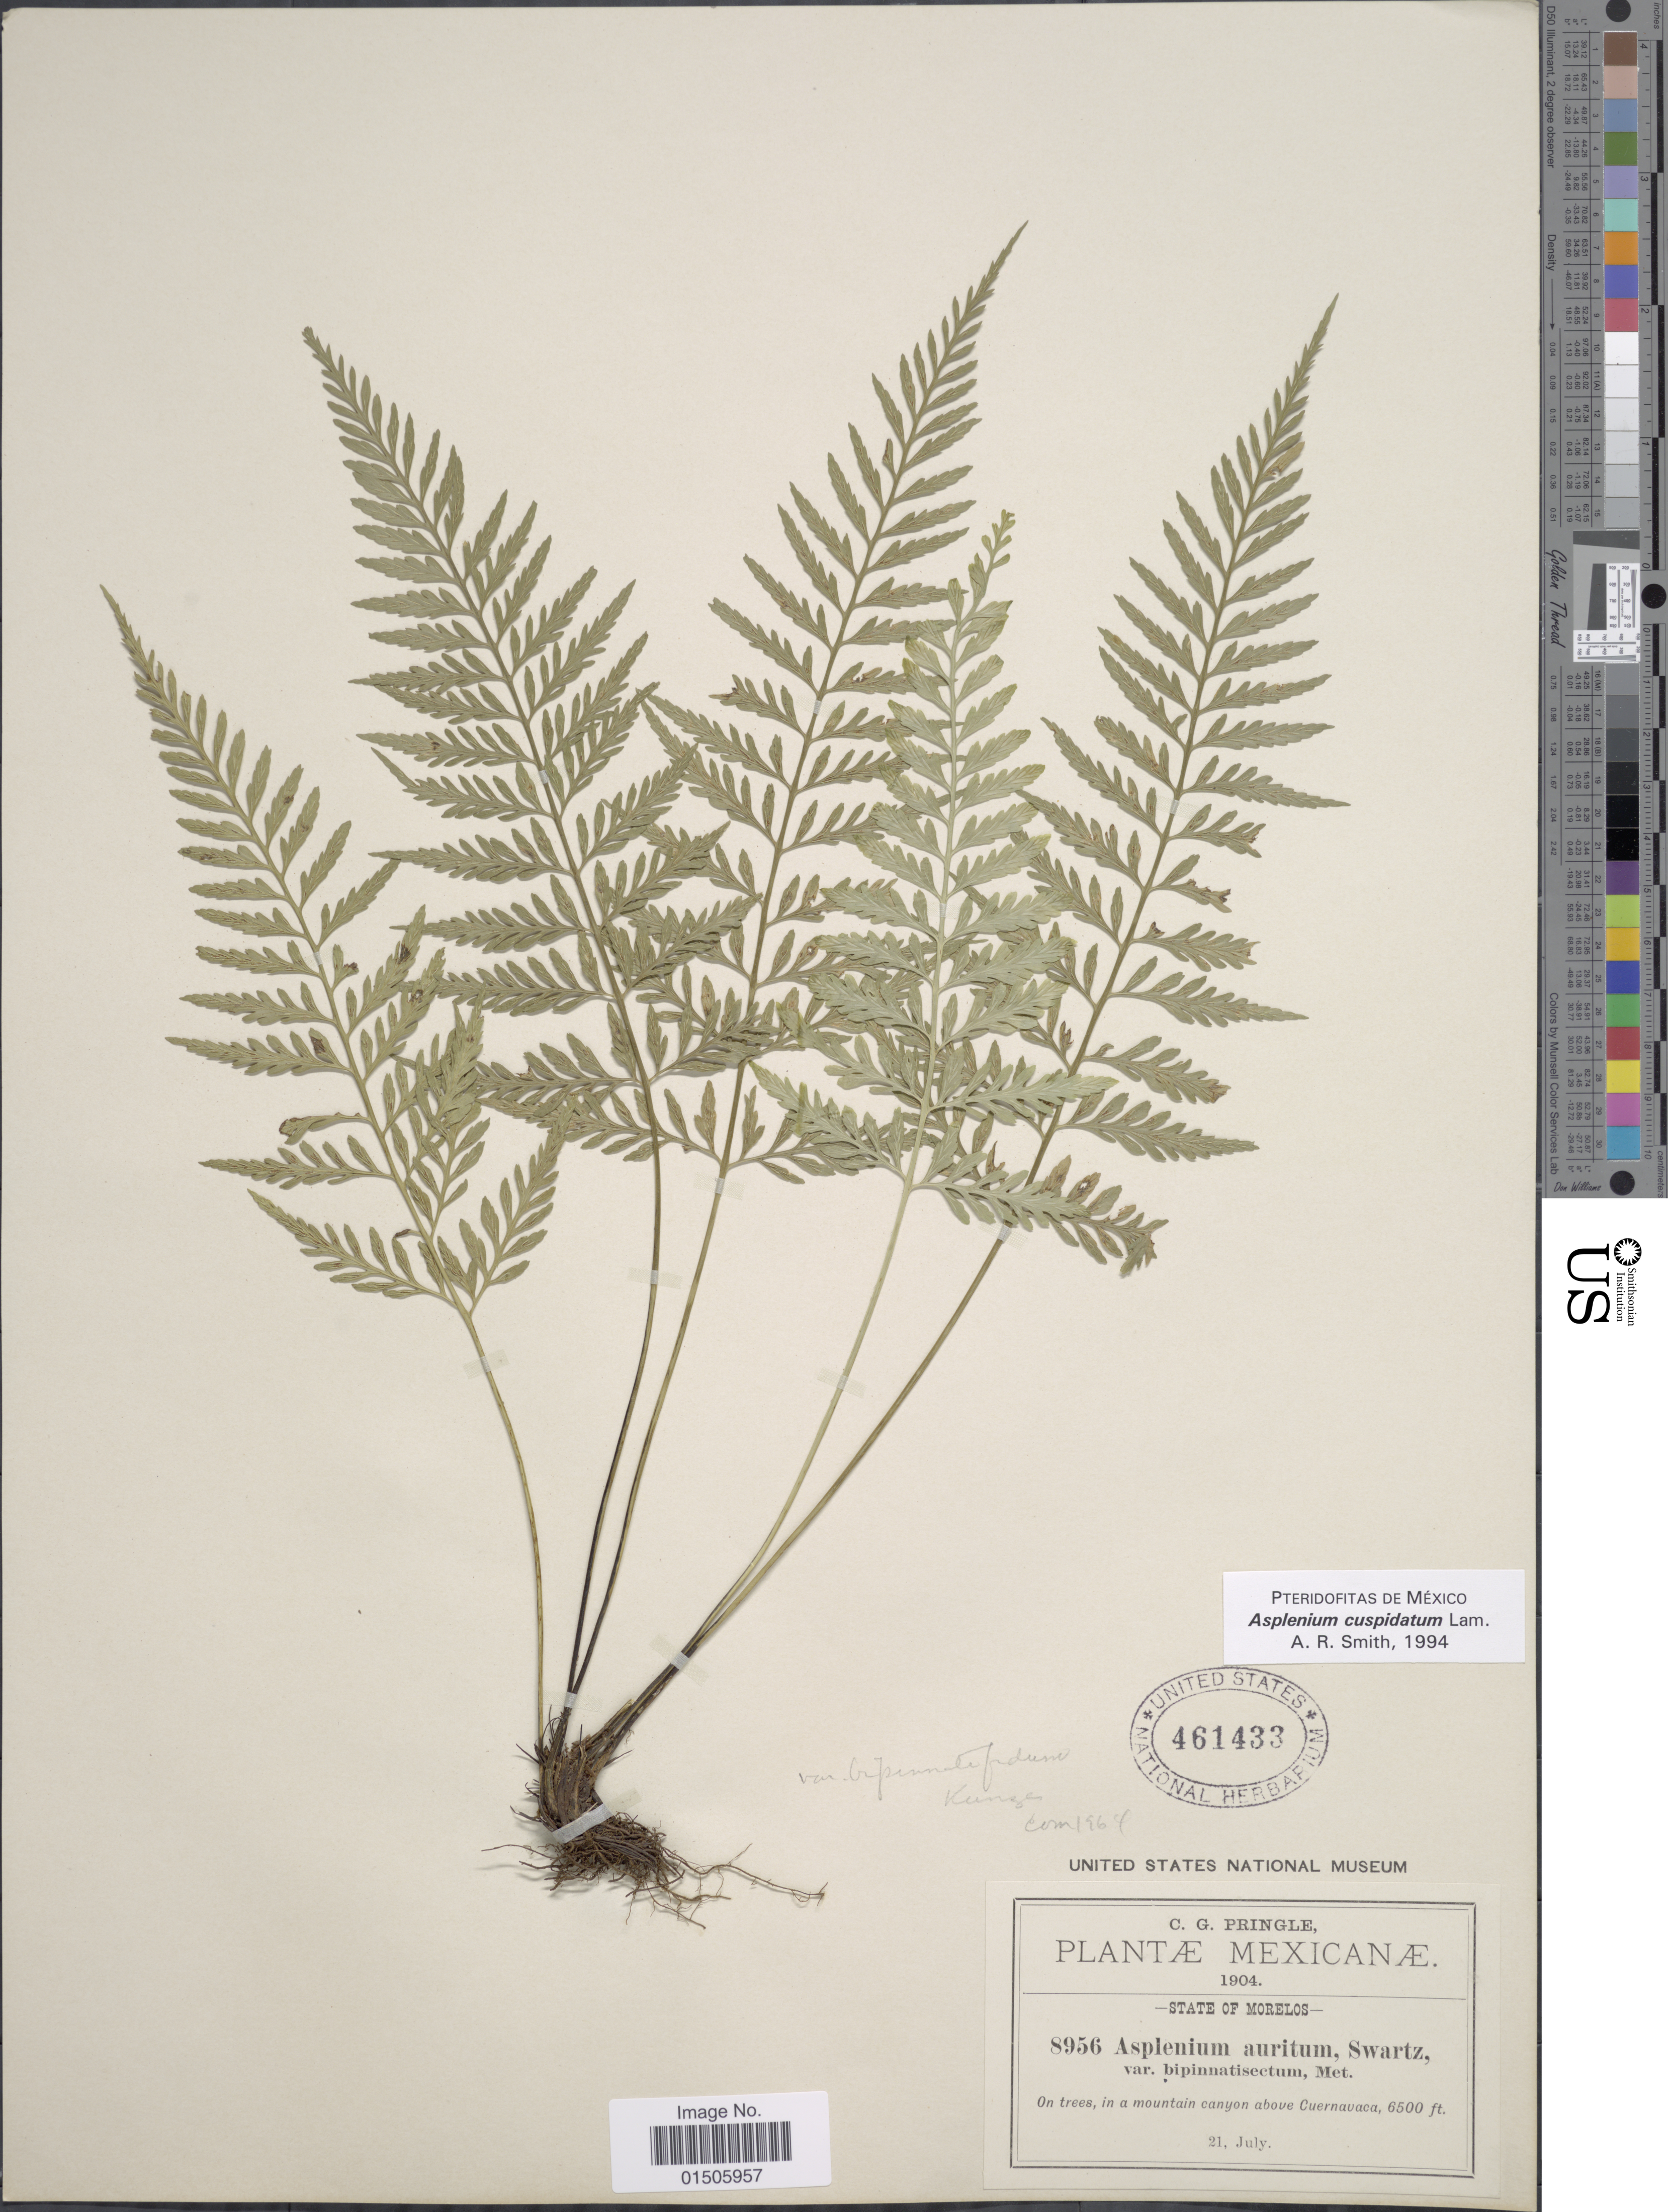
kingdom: Plantae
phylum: Tracheophyta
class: Polypodiopsida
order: Polypodiales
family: Aspleniaceae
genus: Asplenium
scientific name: Asplenium cuspidatum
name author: Lam.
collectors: C. G. Pringle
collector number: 8956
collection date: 1904-07-21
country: Mexico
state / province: Morelos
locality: On trees, in a mountain canyon above Cuernavaca. State of Morelos.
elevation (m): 1981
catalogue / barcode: US 461433